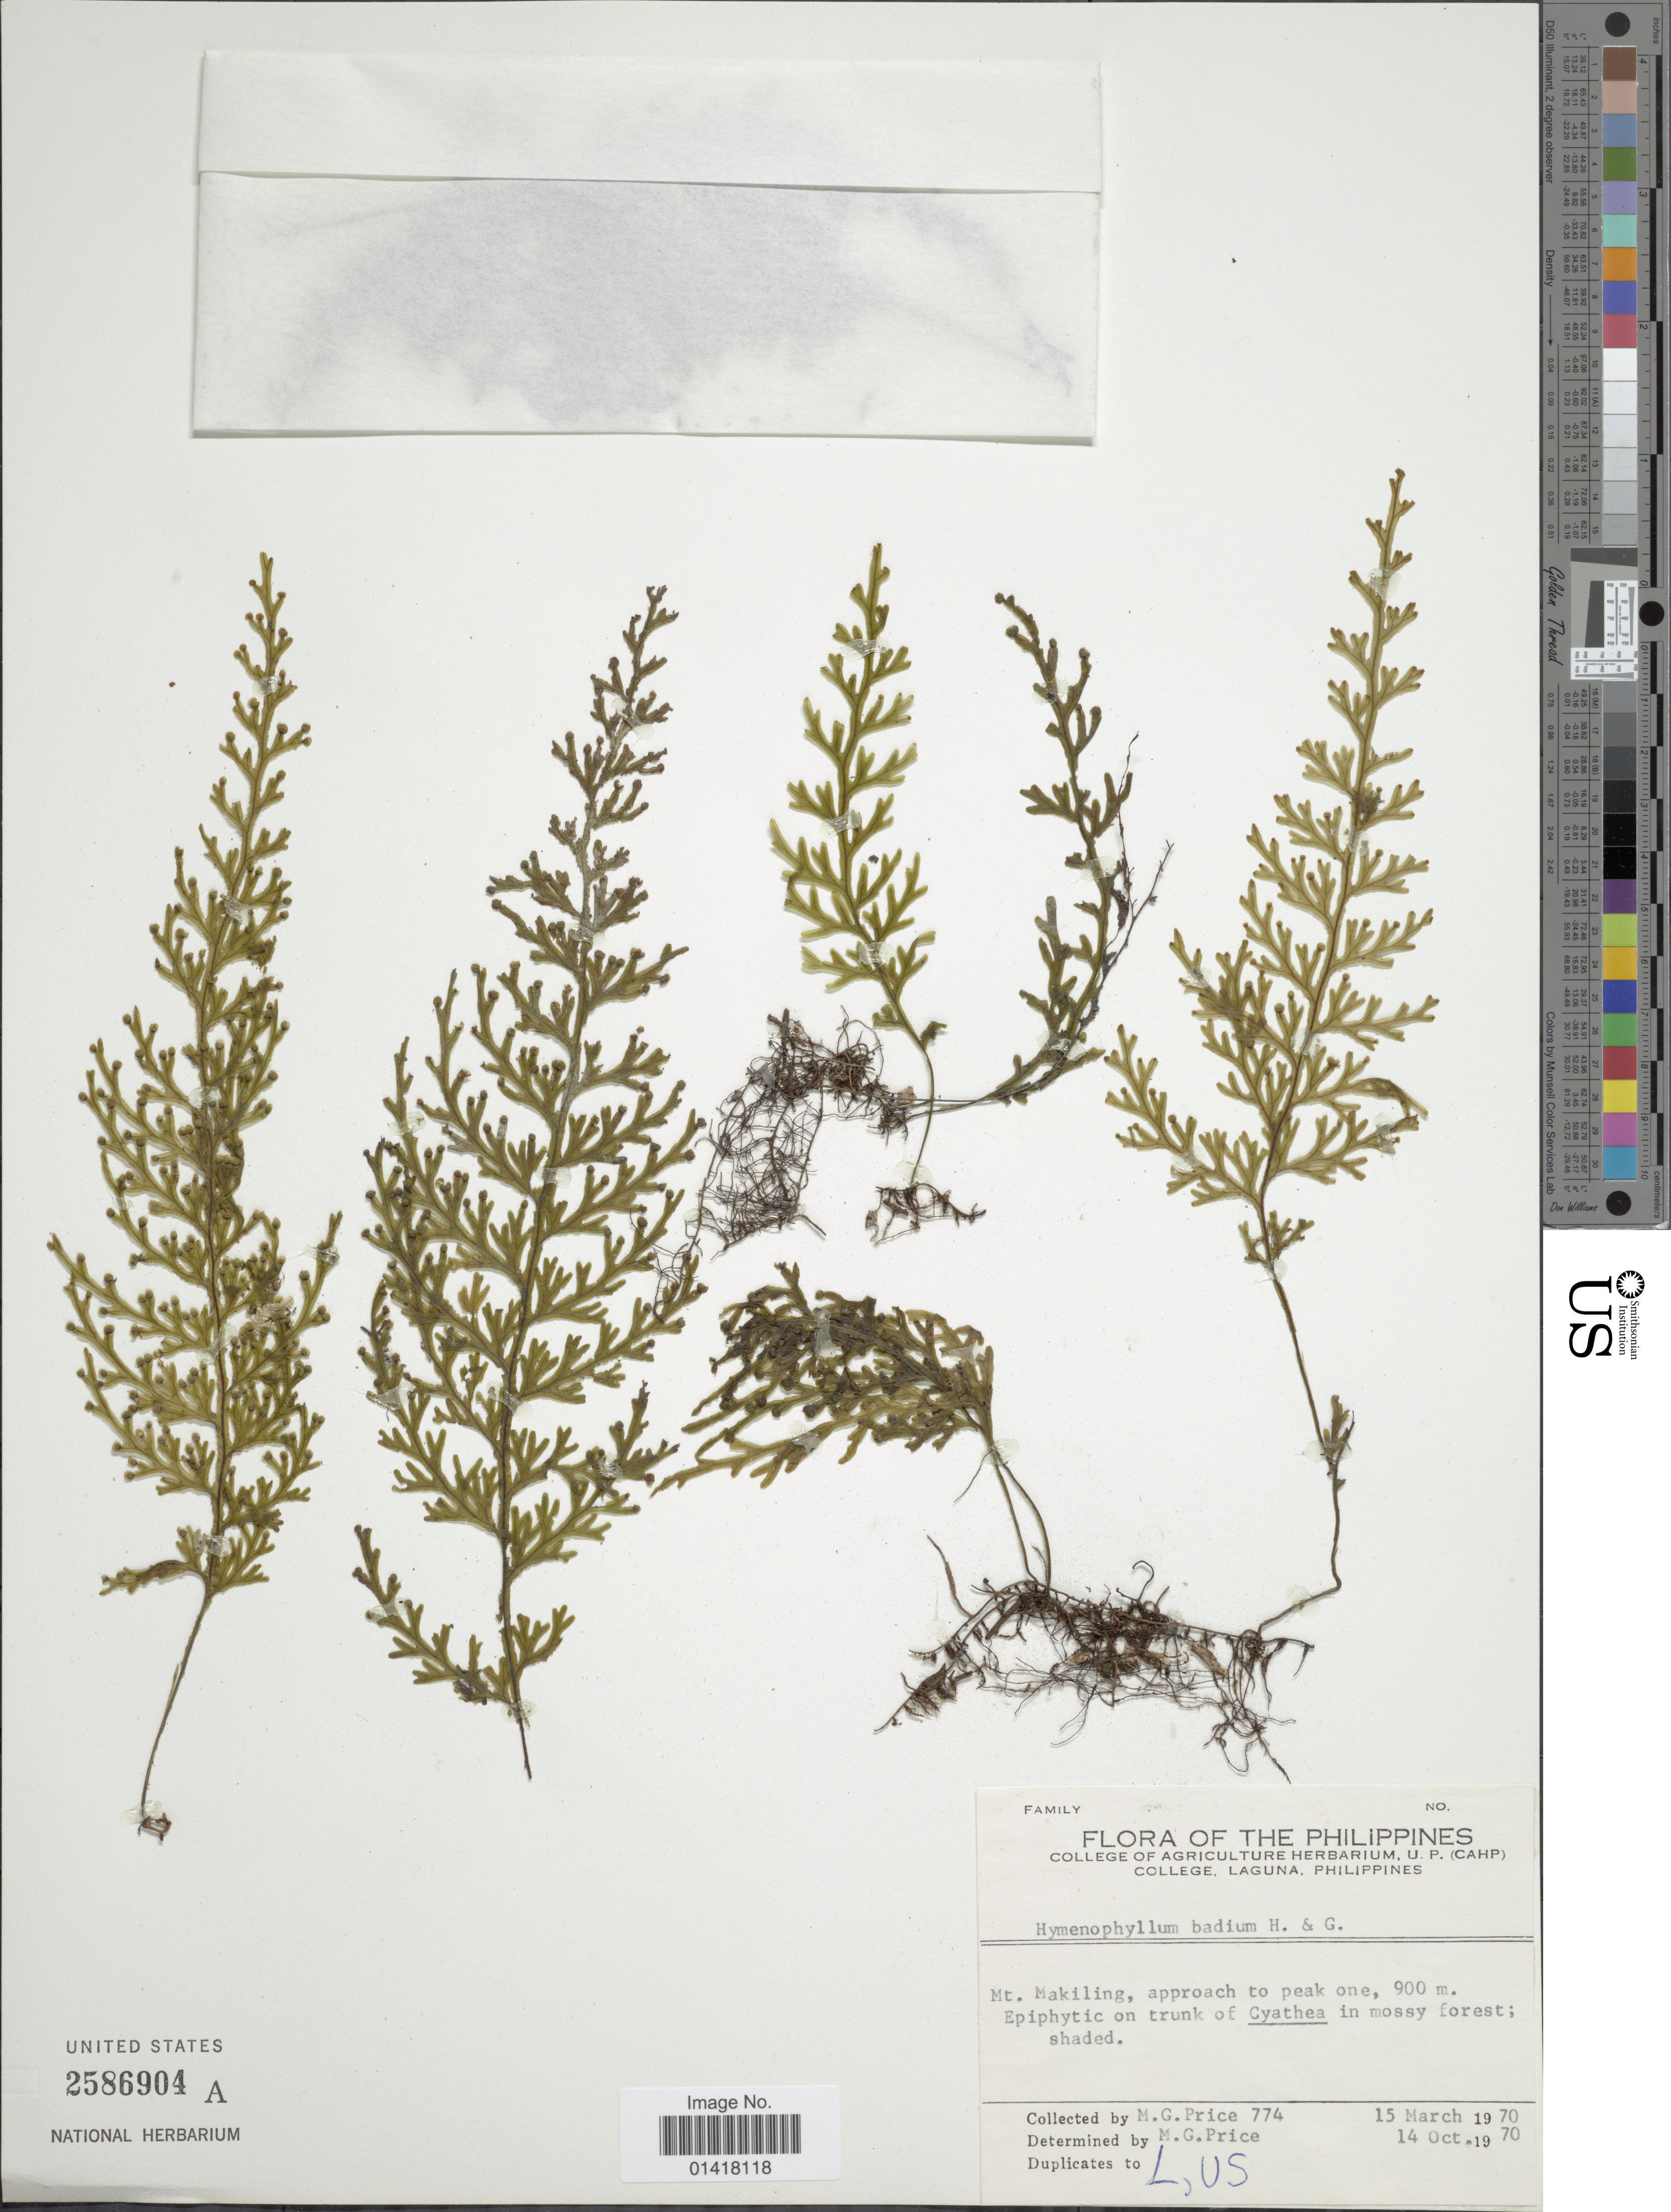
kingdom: Plantae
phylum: Tracheophyta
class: Polypodiopsida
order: Hymenophyllales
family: Hymenophyllaceae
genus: Hymenophyllum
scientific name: Hymenophyllum badium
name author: Hook. & Grev.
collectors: M. G. Price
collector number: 774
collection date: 1970-03-15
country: Philippines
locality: The Philippines. Makiling, approach to peak one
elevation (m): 900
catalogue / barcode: US 2586904A